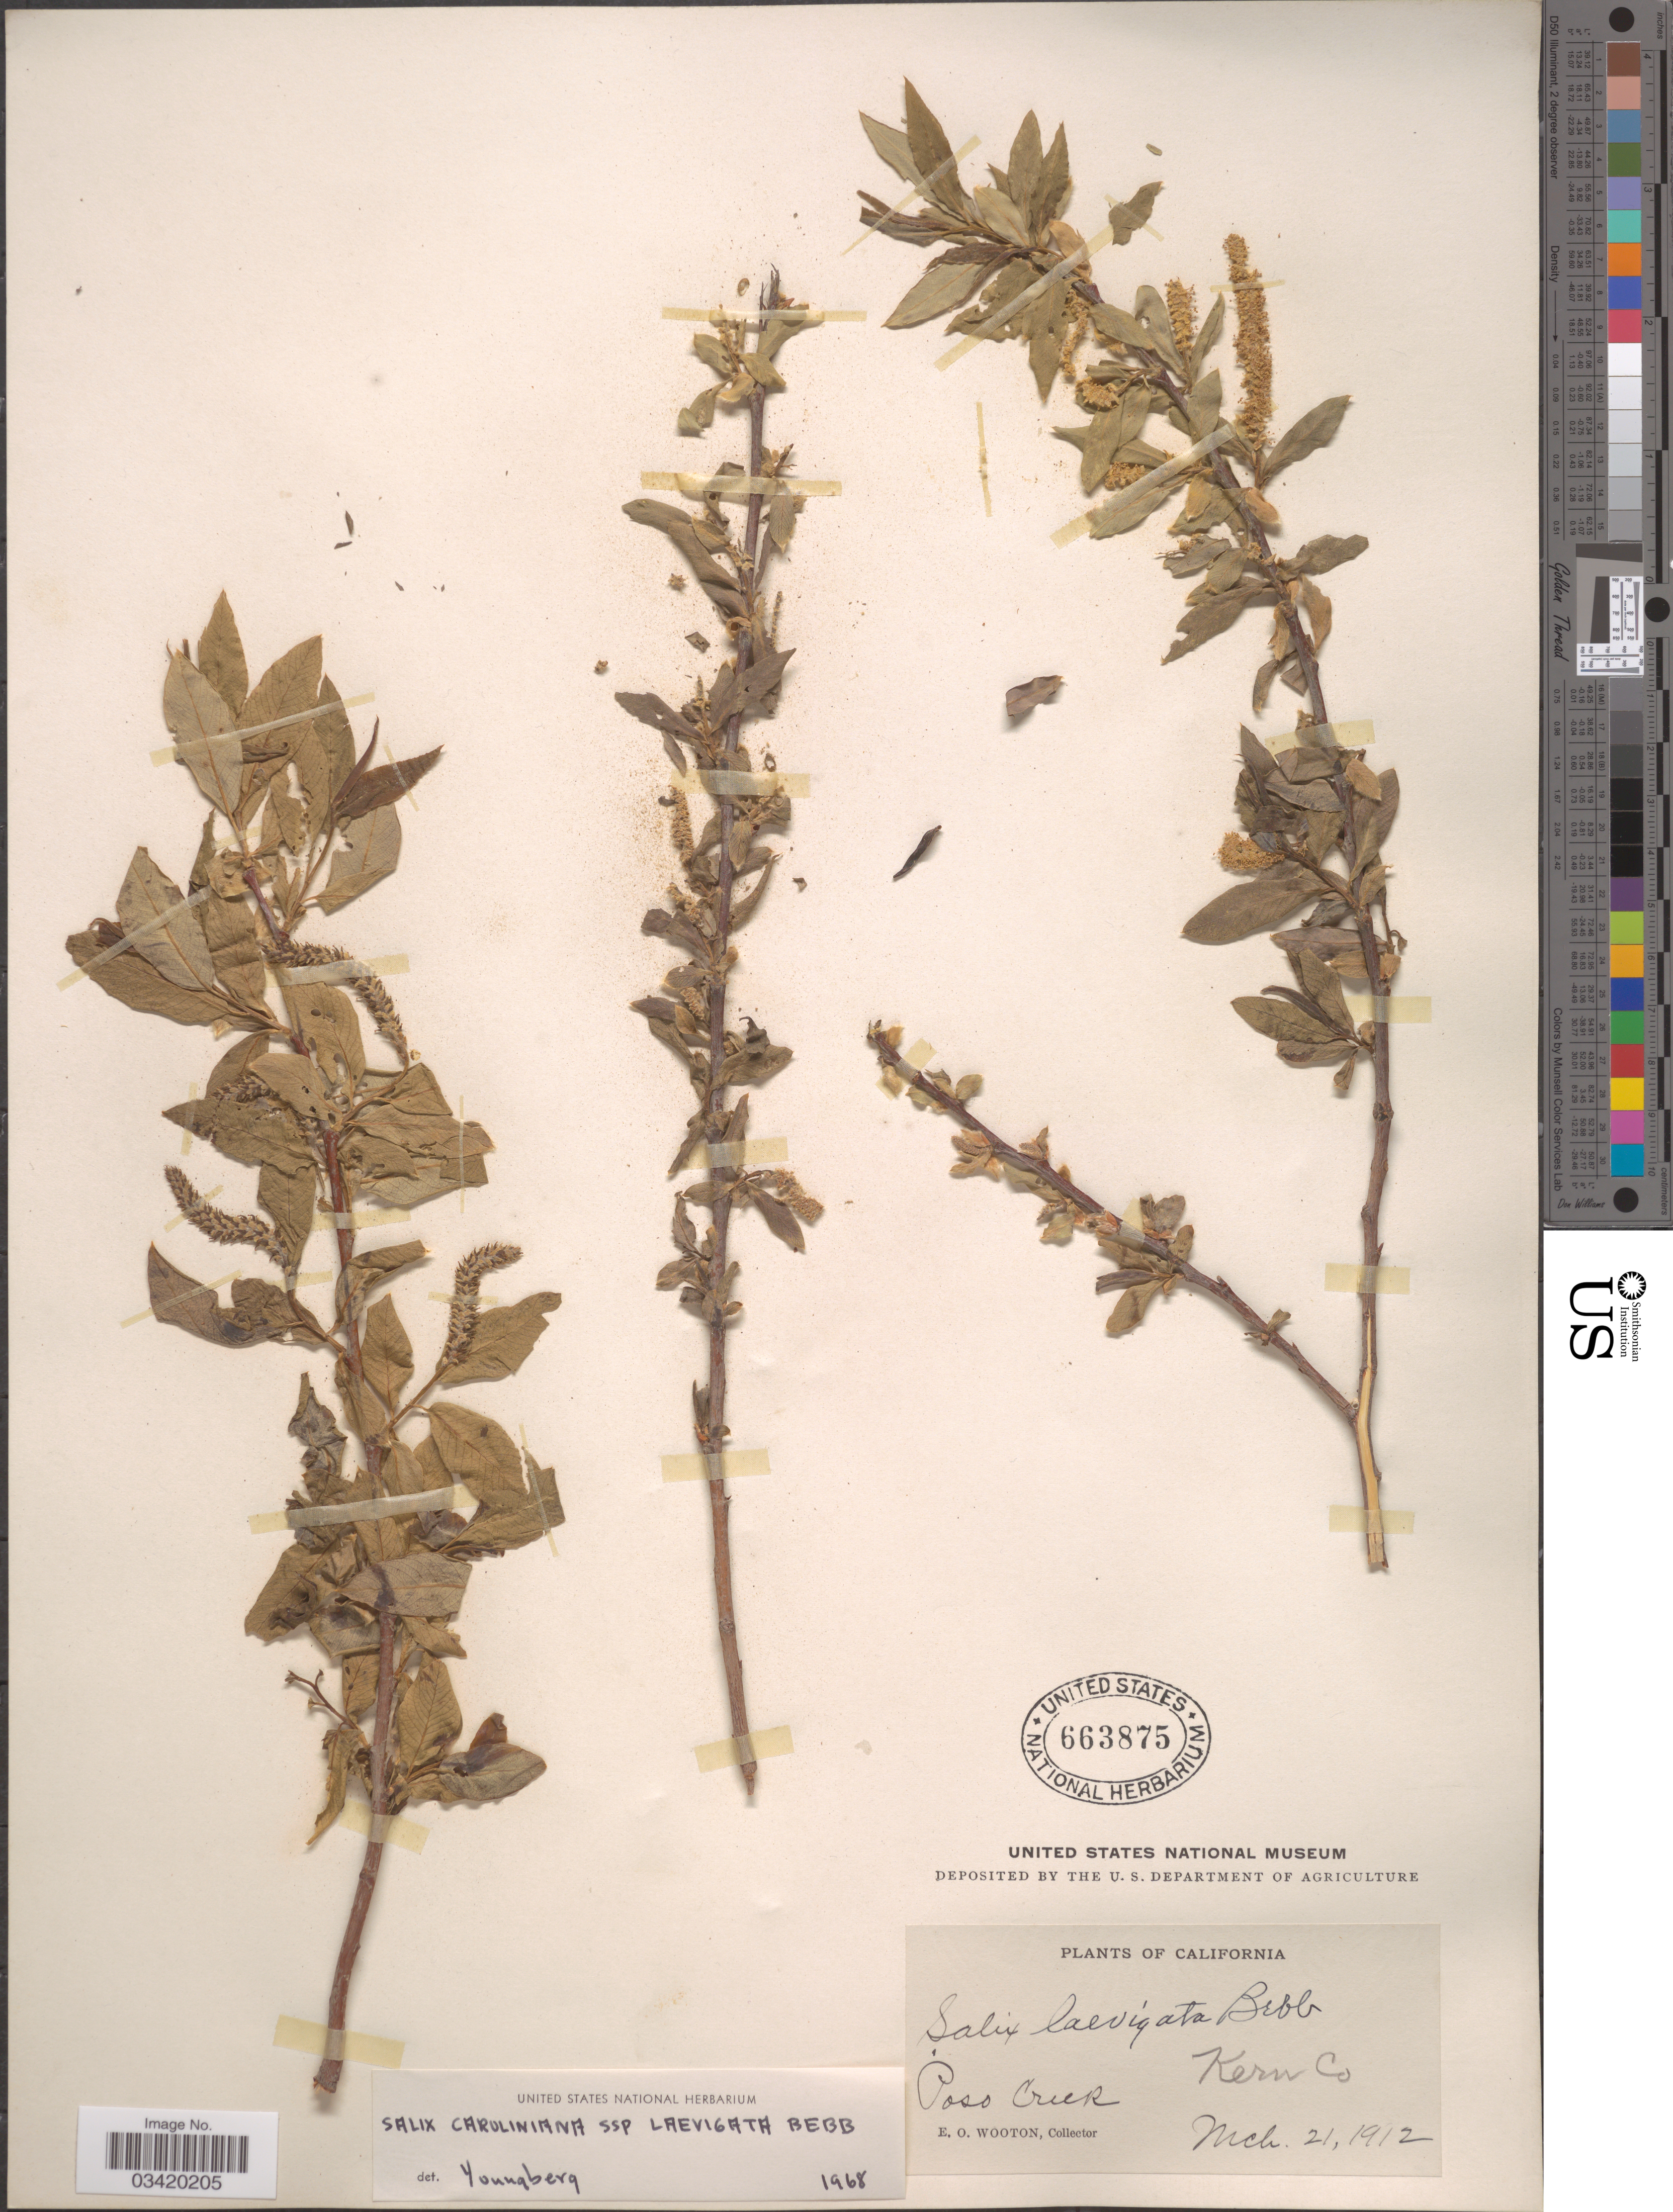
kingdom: Plantae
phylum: Tracheophyta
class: Magnoliopsida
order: Malpighiales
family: Salicaceae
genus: Salix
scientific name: Salix caroliniana subsp. laevigata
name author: Bebb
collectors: E. O. Wooton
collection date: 1912-03-21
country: United States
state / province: California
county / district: Kern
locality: Poso Creek. Kern Co.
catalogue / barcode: US 663875